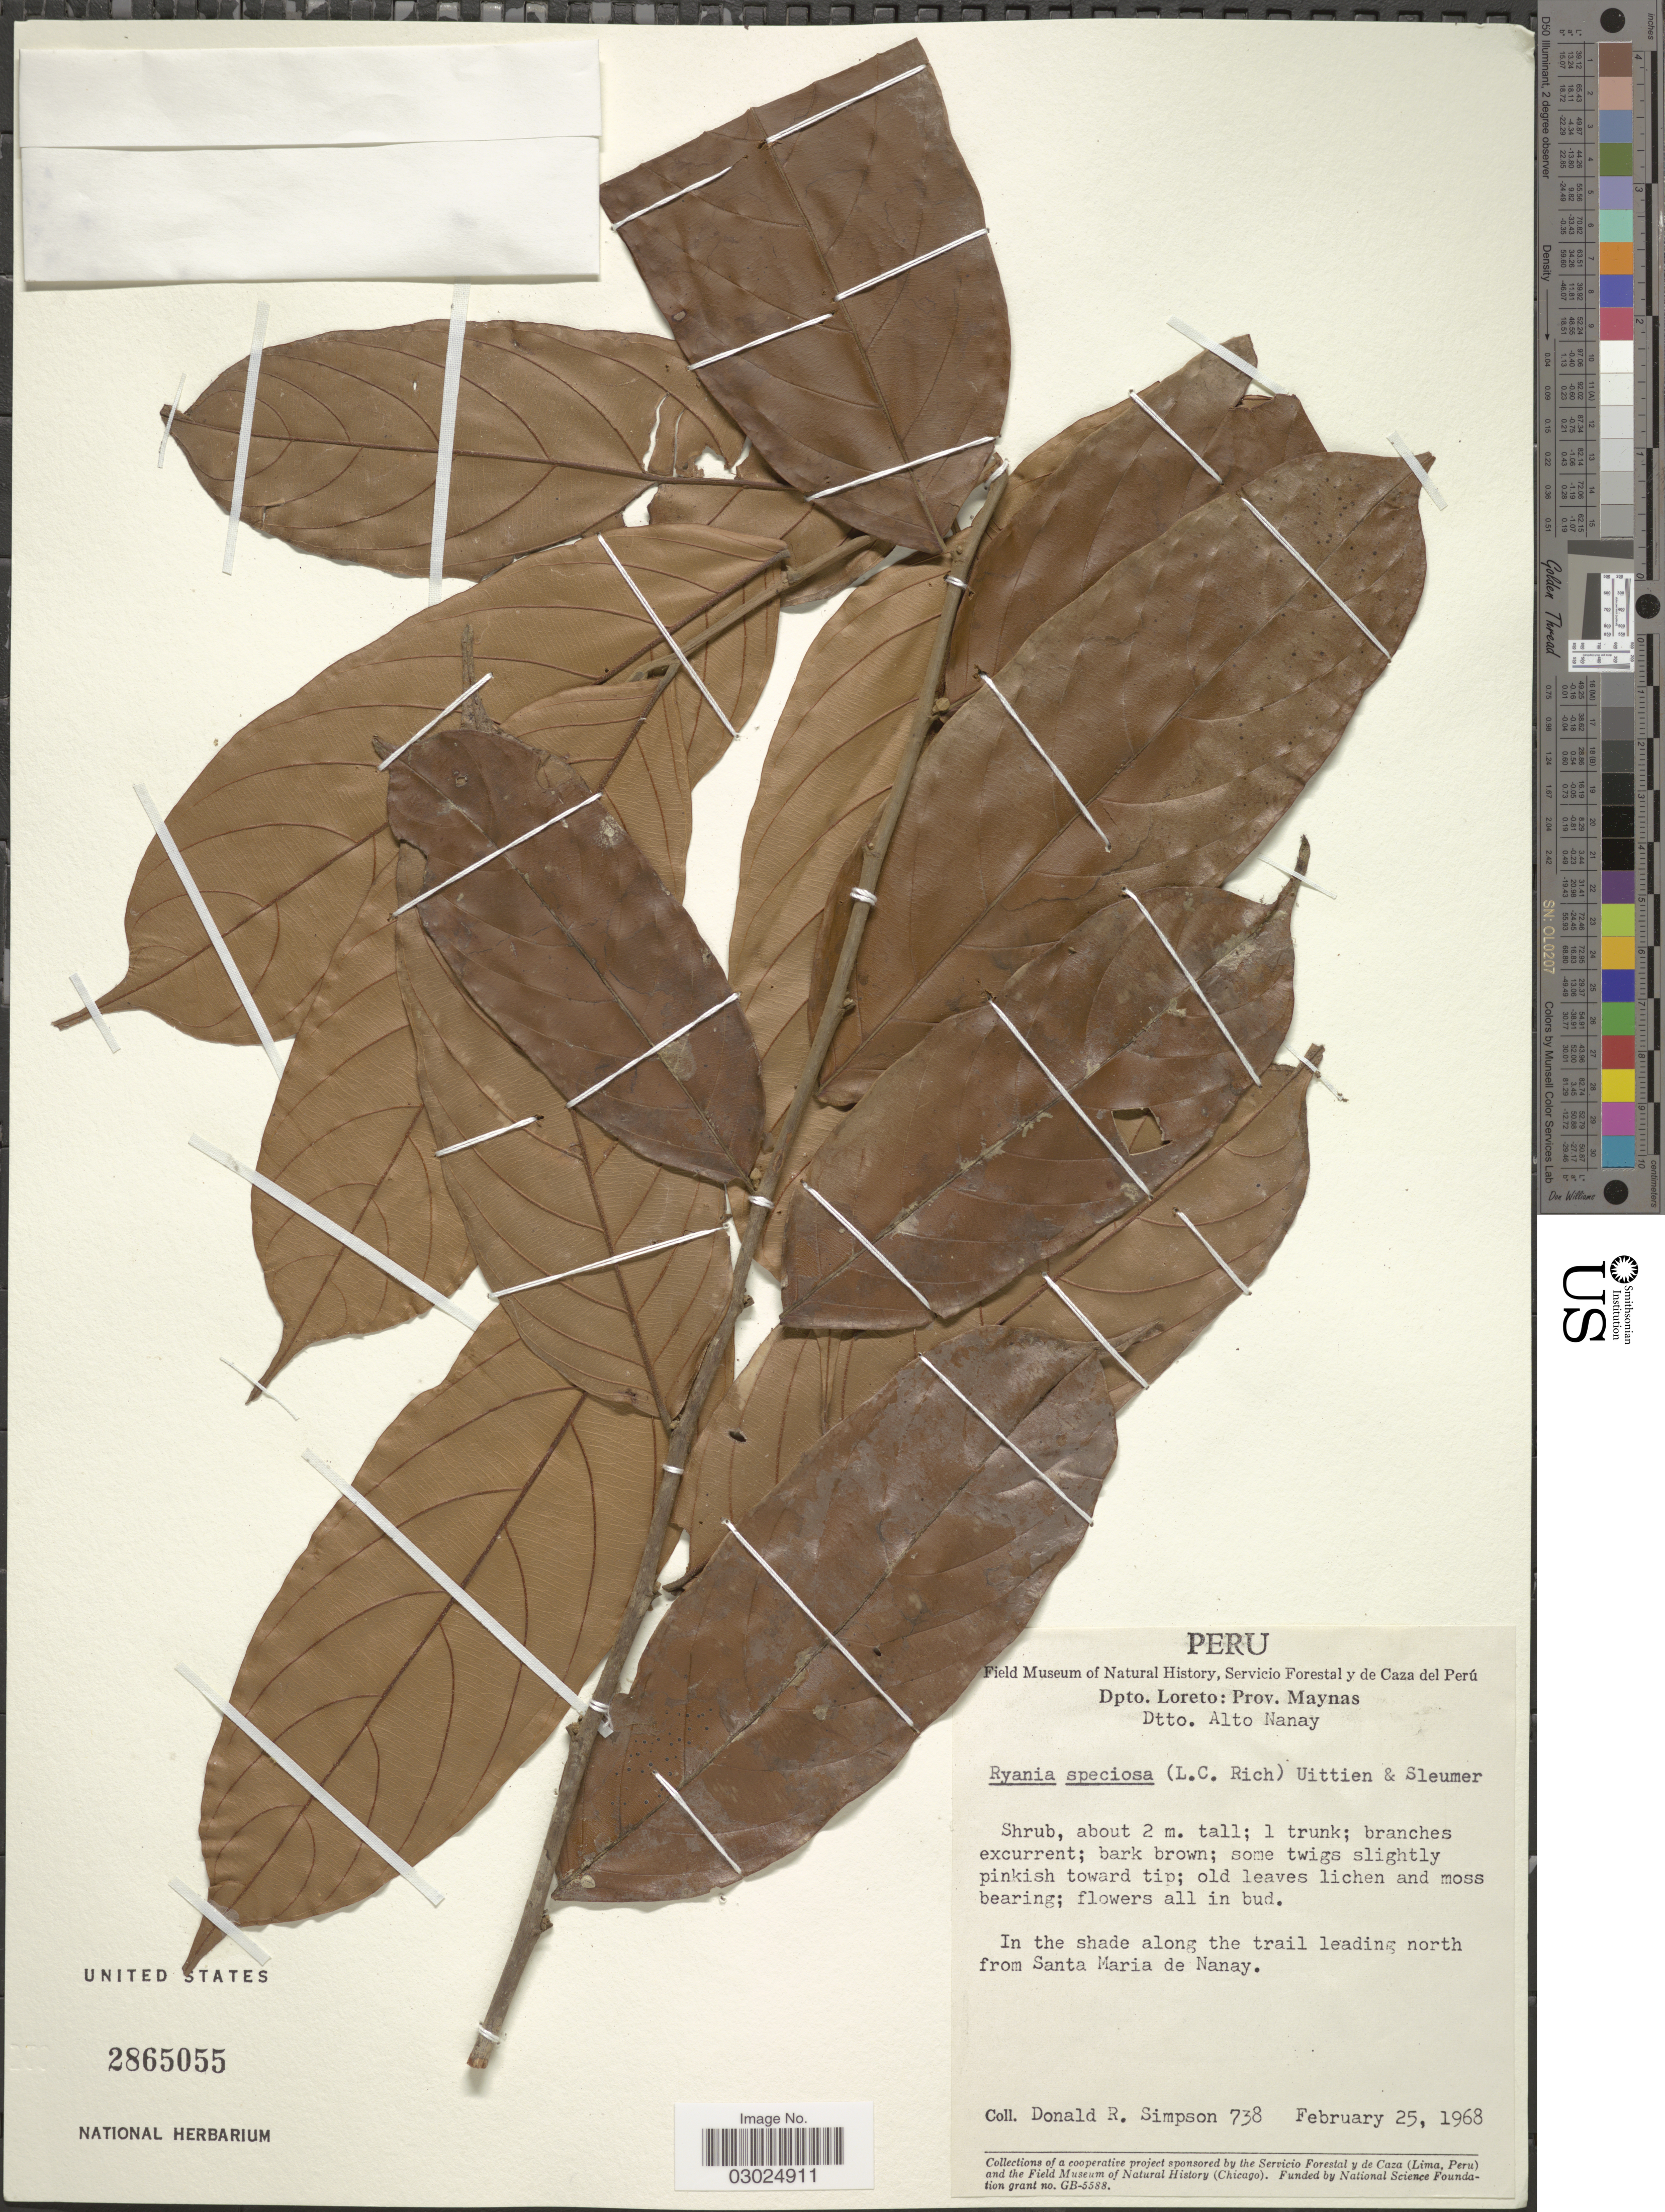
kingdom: Plantae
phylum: Tracheophyta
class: Magnoliopsida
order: Malpighiales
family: Salicaceae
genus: Ryania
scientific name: Ryania speciosa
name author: Vahl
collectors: D. R. Simpson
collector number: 738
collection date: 1968-02-25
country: Peru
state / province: Loreto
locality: Dpto. Loreto: Prov. Maynas. Dtto. Alto Nanay. In the shade along the trail leading north from Santa Maria de Nanay.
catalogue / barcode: US 2865055